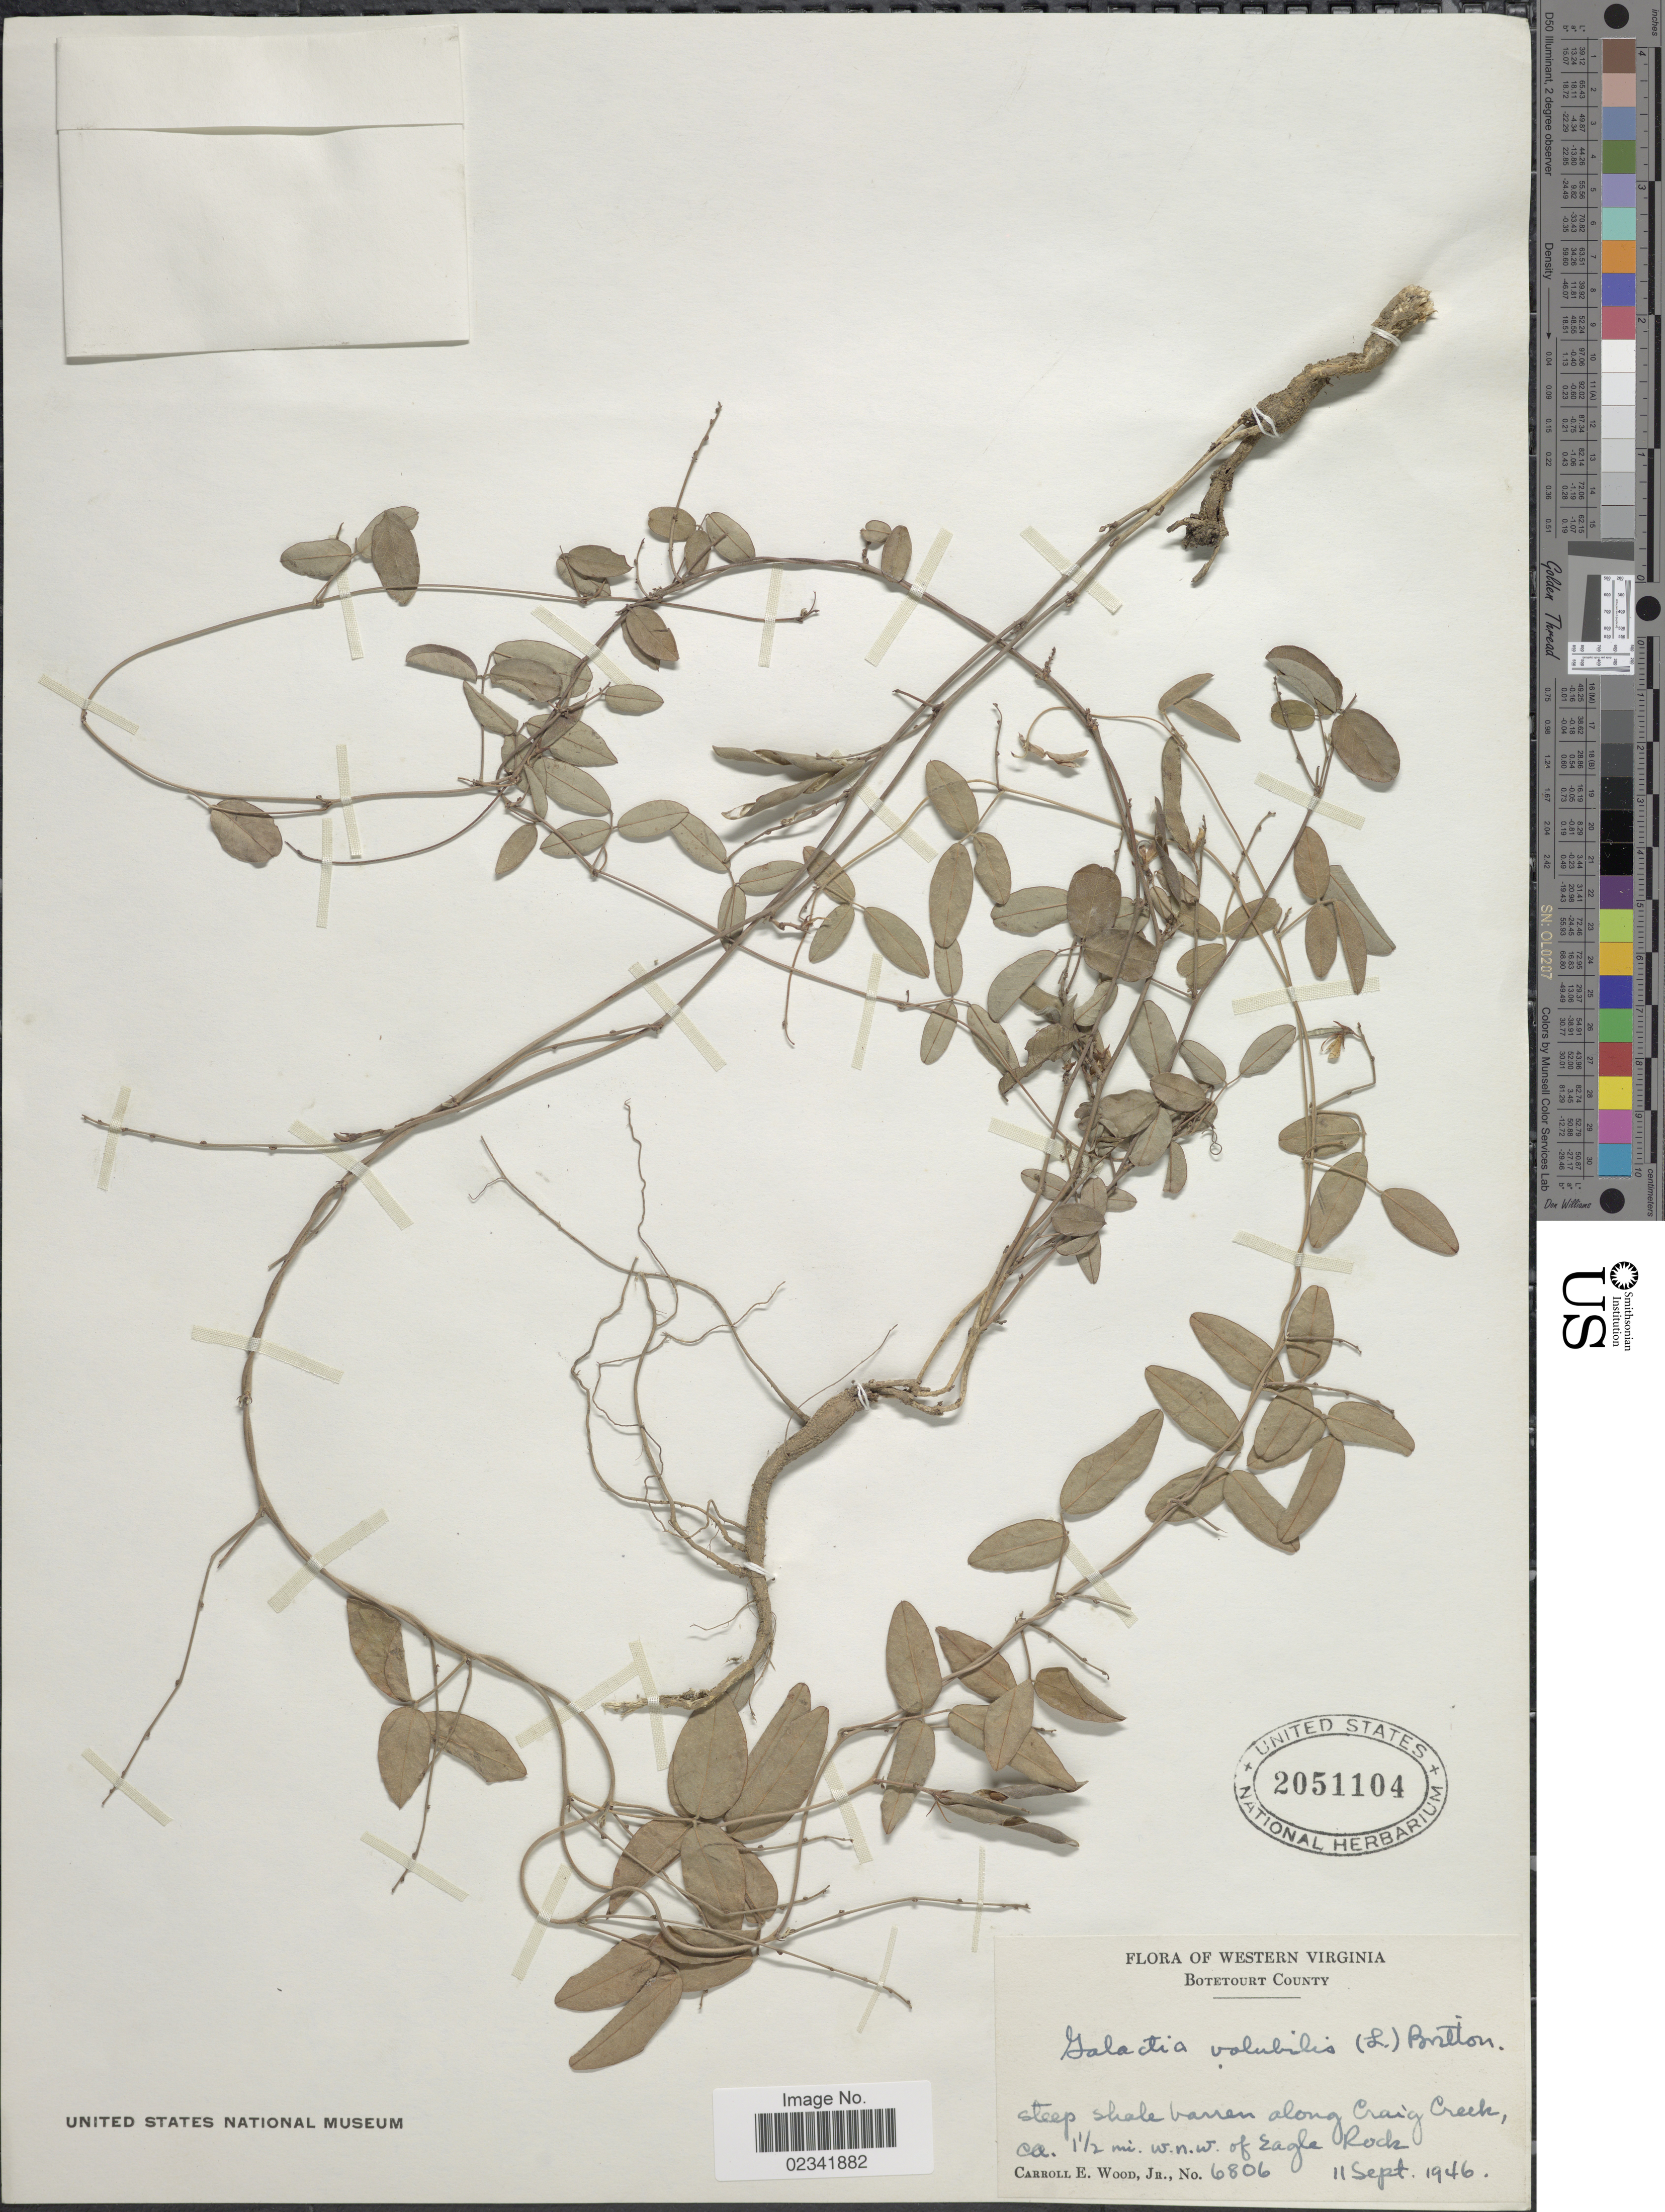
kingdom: Plantae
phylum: Tracheophyta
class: Magnoliopsida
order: Fabales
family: Fabaceae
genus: Galactia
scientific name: Galactia volubilis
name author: (L.) Britton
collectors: C. Wood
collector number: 6806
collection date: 1946-09-11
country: United States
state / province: Virginia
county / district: Botetourt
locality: Western Virginia, Botetourt County, Steep shale barren along Craig Creek, 1½ mi. w.n.w. of Eagle Rock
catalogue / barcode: US 2051104